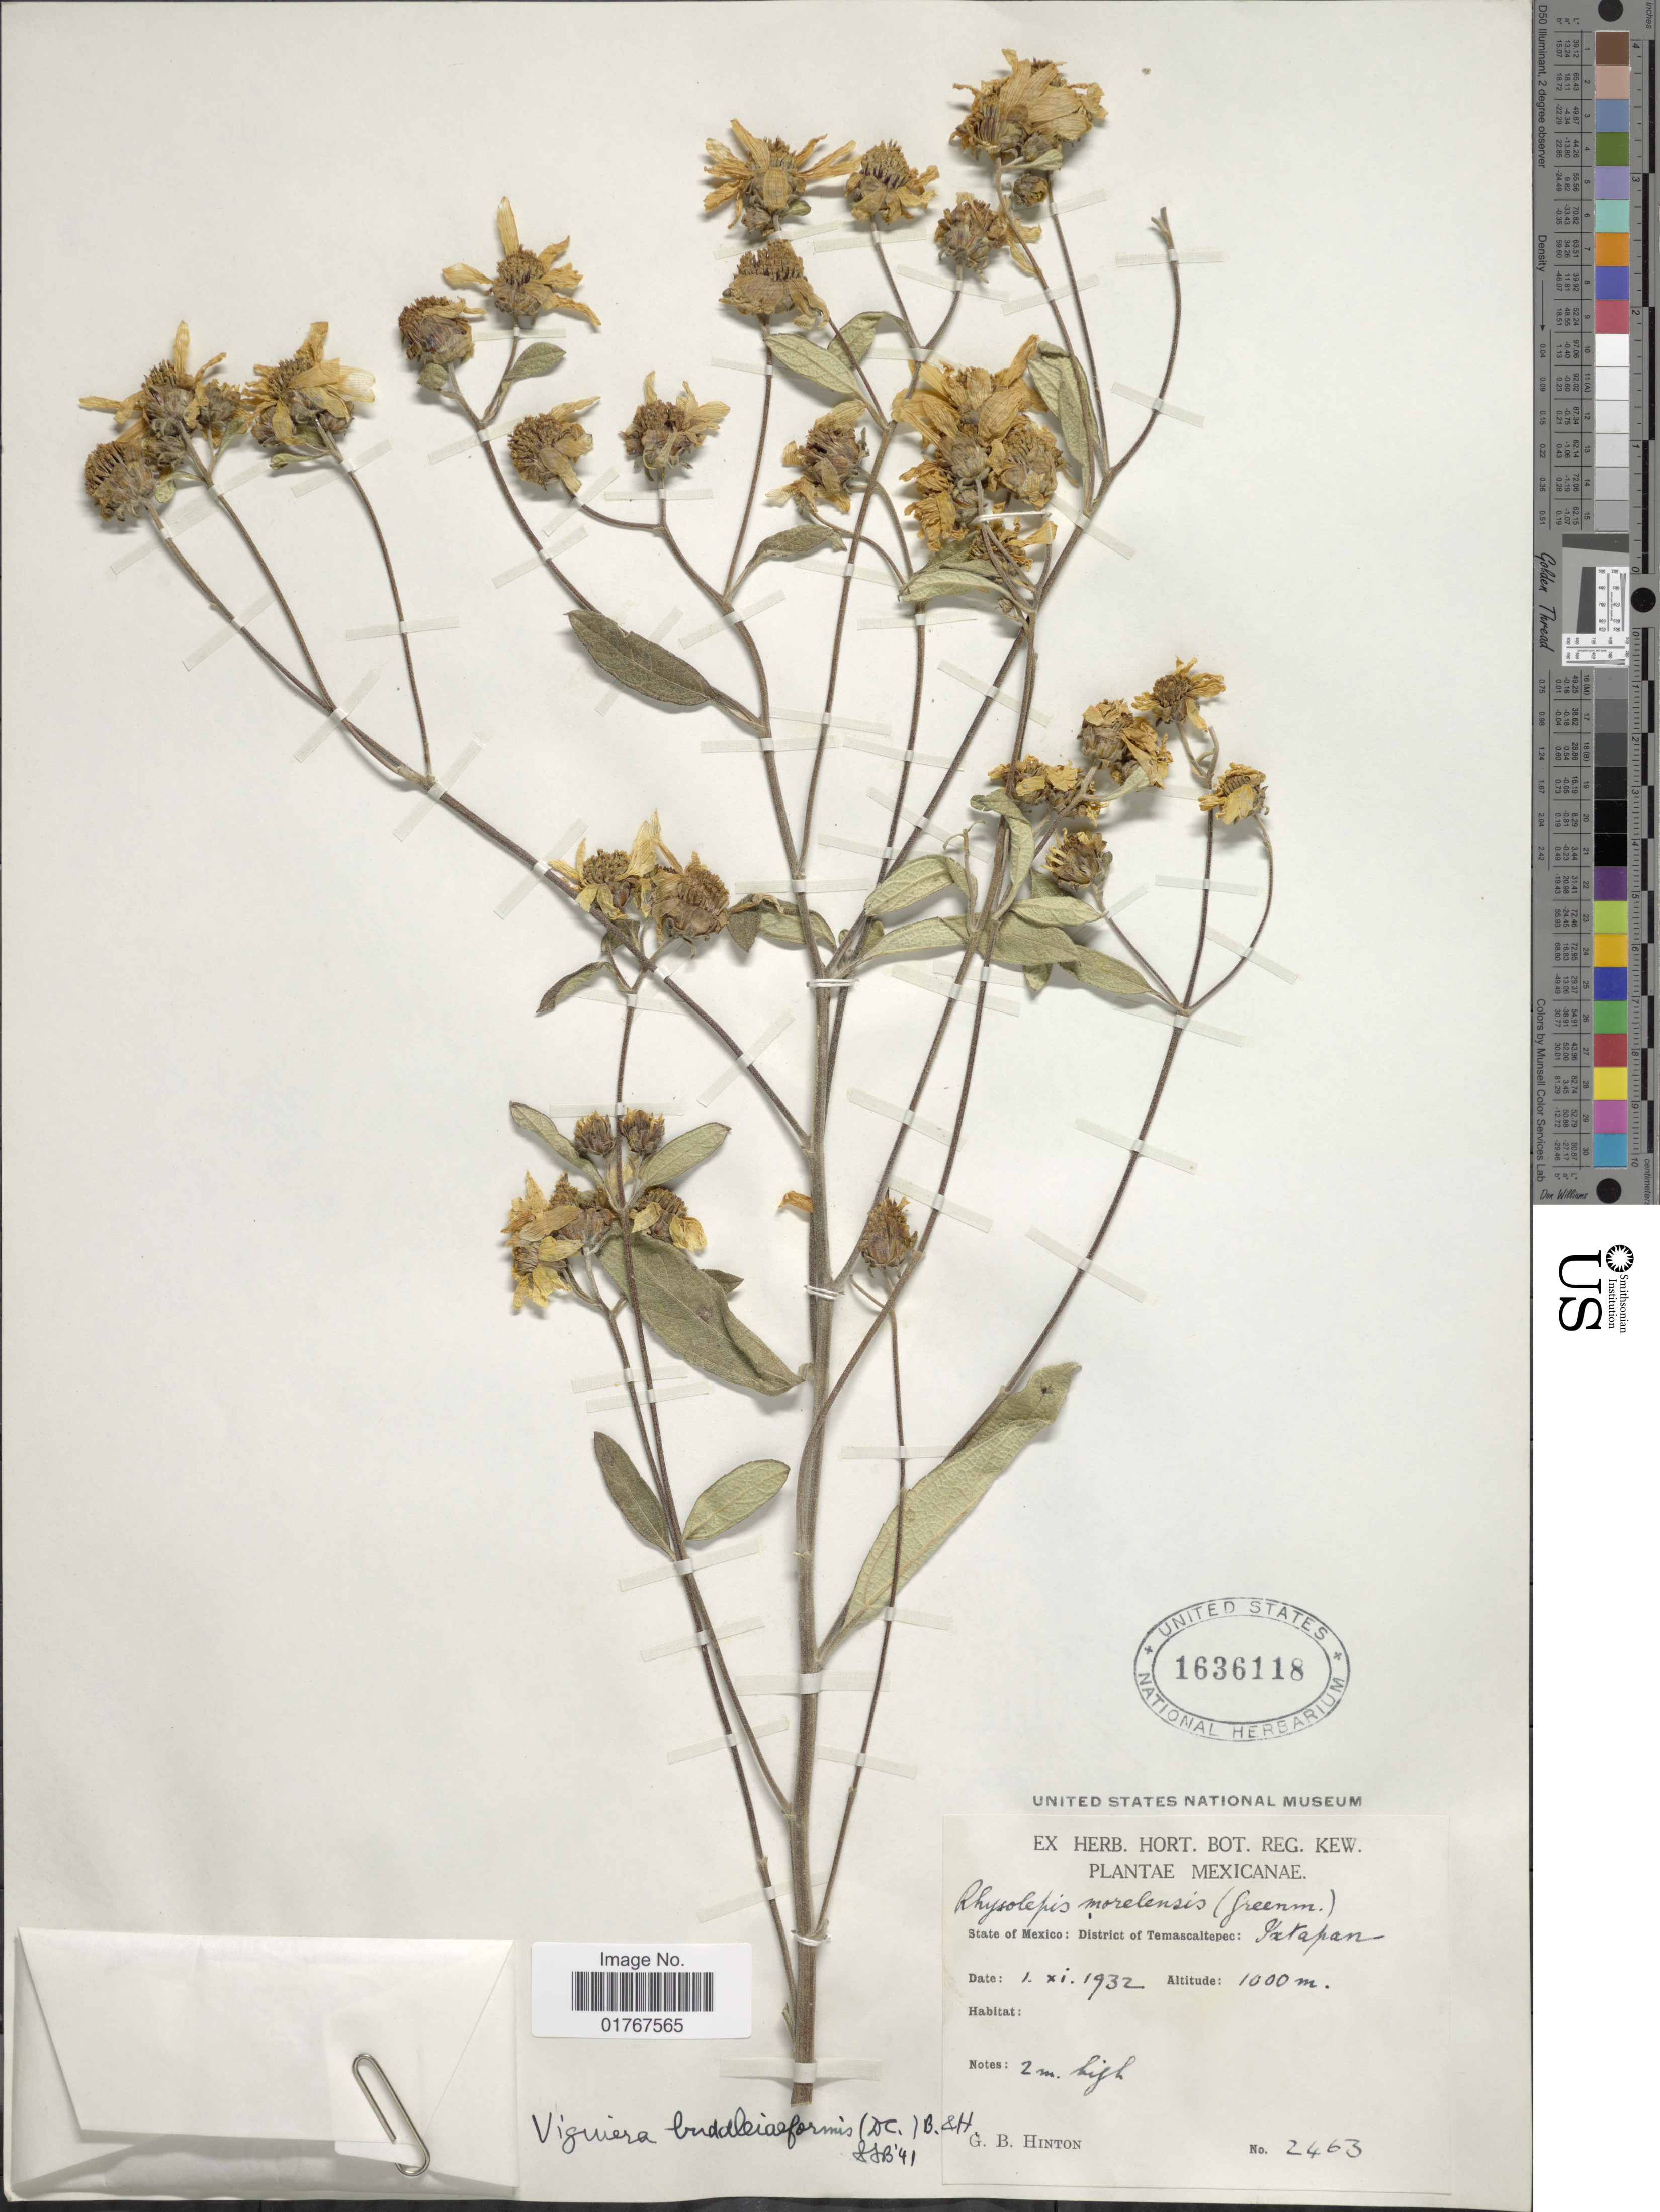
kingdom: Plantae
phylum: Tracheophyta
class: Magnoliopsida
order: Asterales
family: Asteraceae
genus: Viguiera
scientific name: Viguiera buddleiaformis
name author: (DC.) Benth. & Hook.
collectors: G. B. Hinton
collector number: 2463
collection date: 1932-11-01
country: Mexico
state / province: México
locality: District of Temascaltepec: Ixtapan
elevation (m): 1000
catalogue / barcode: US 1636118